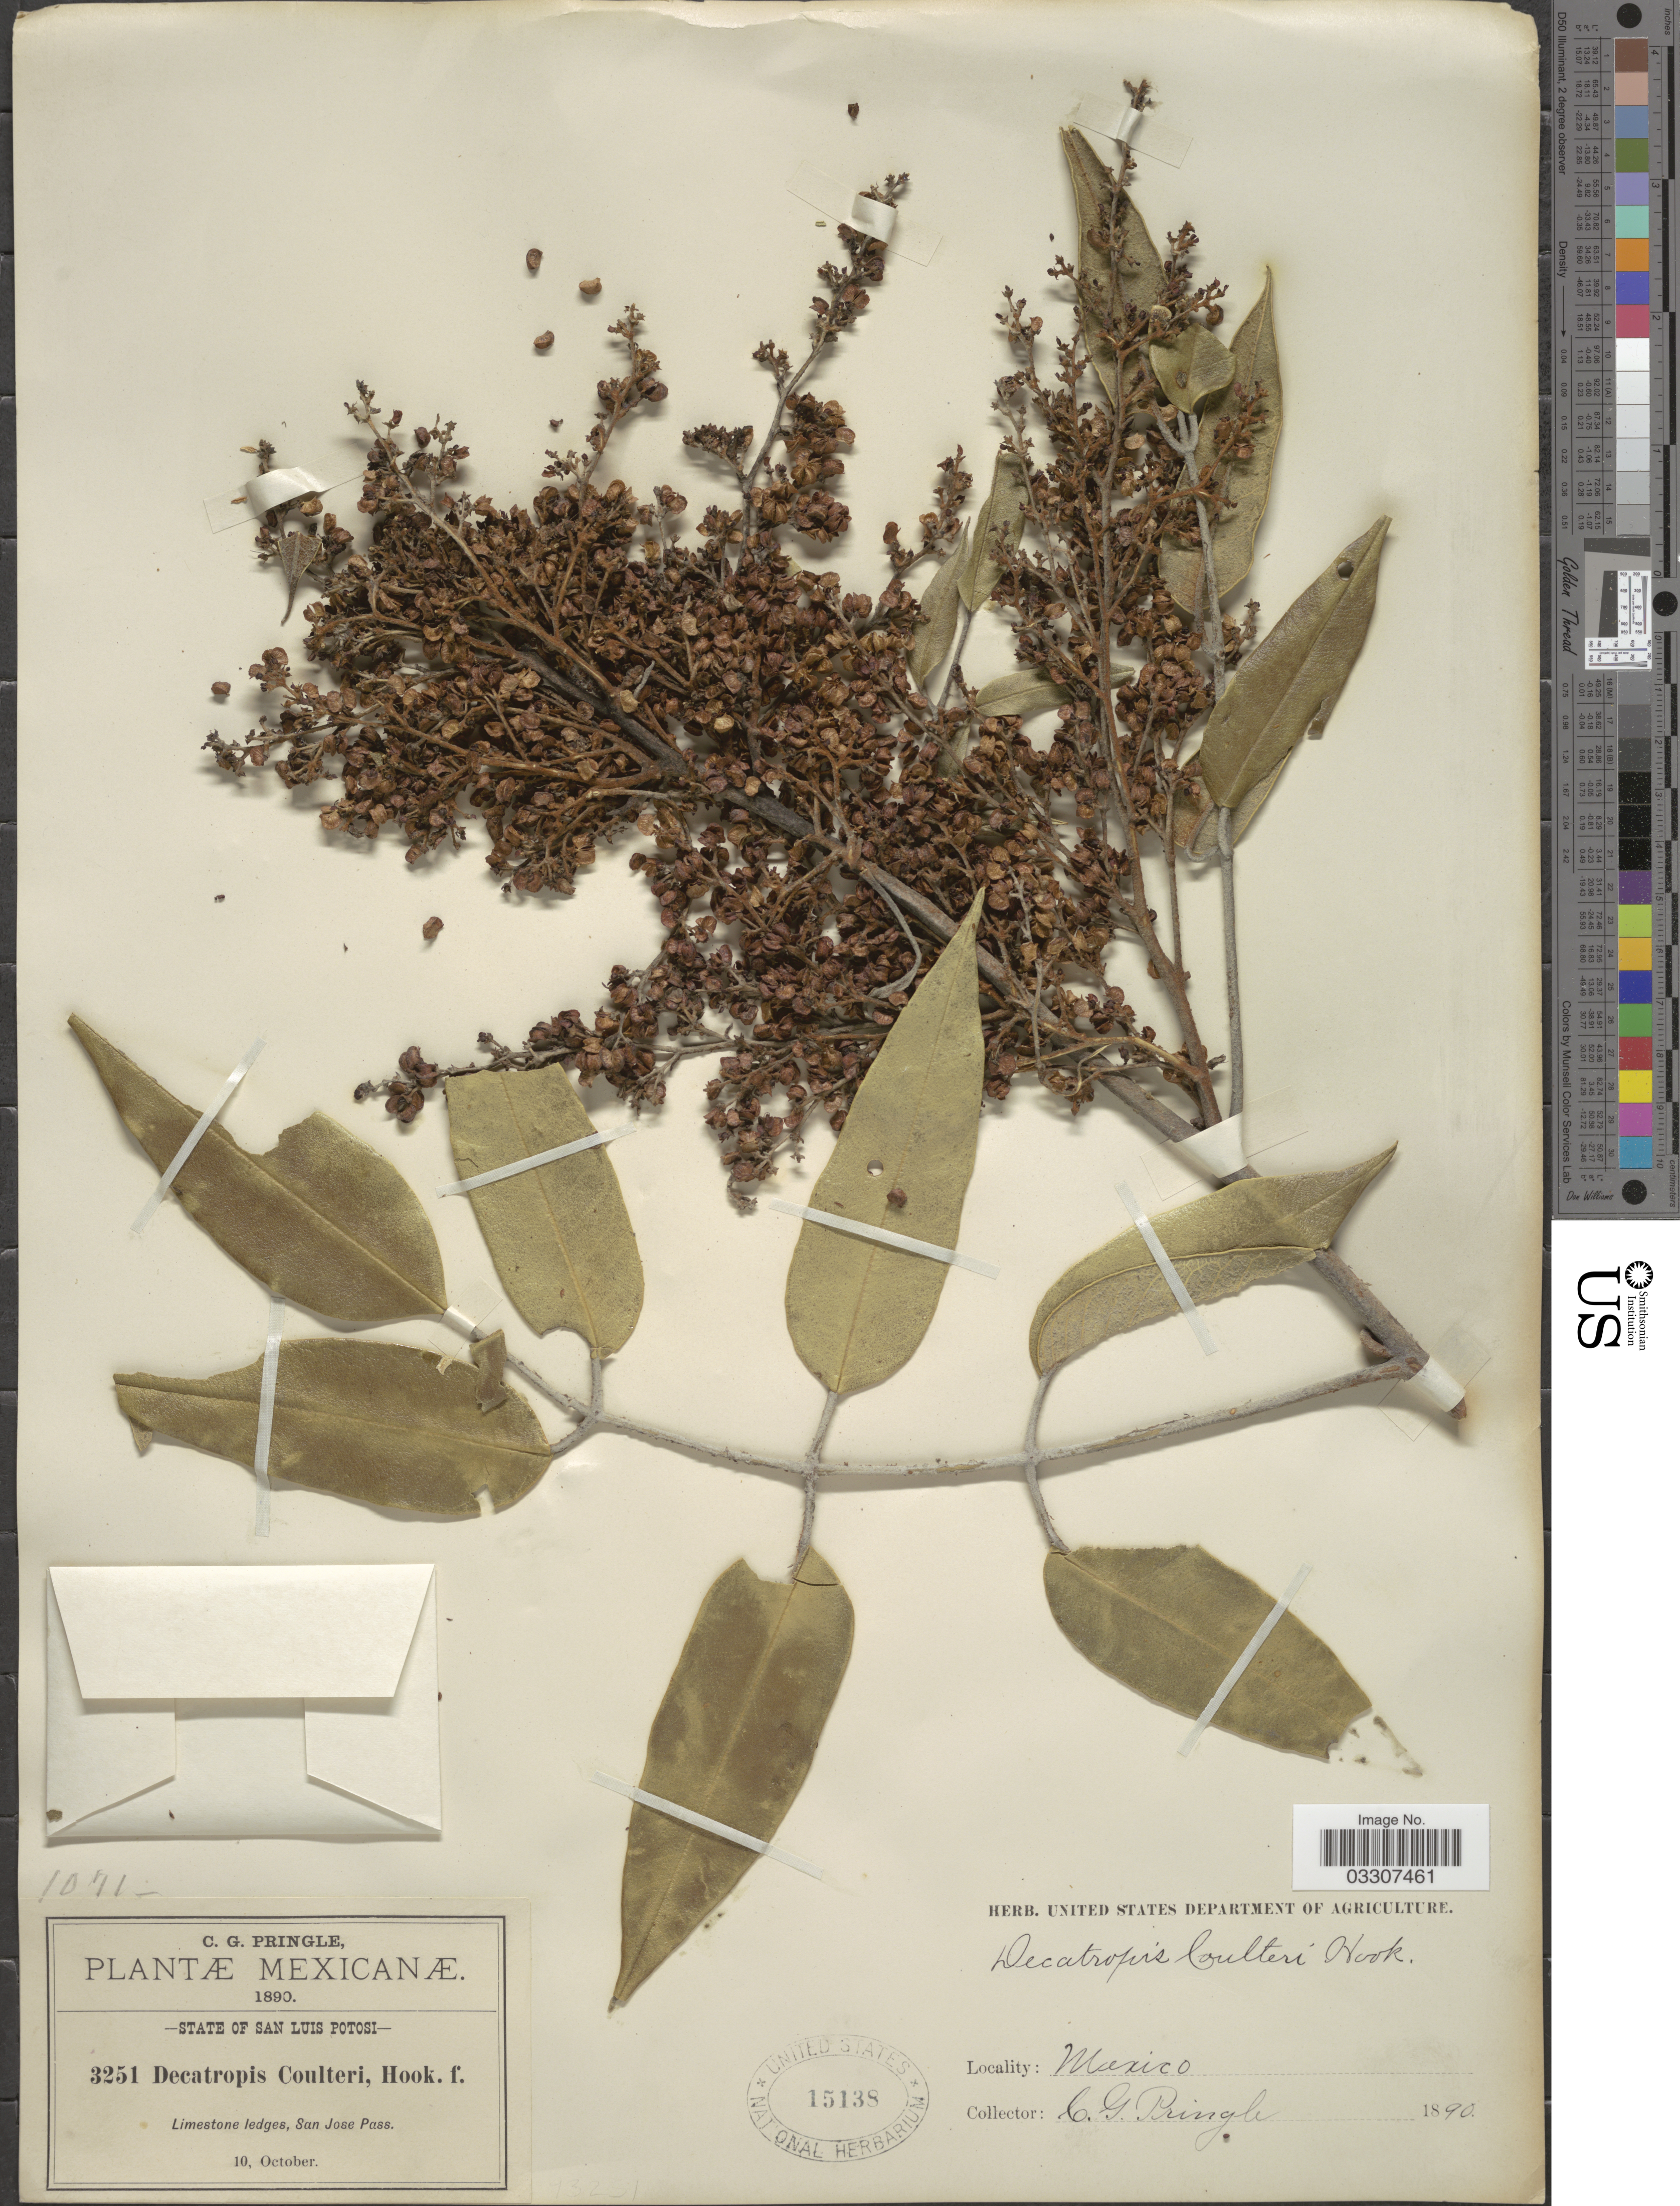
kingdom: Plantae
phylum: Tracheophyta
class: Magnoliopsida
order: Sapindales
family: Rutaceae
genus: Decatropis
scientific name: Decatropis coulteri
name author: Hook. f.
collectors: C. G. Pringle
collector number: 3251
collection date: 1890-10-10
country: Mexico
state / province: San Luis Potosí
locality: San Jose Pass.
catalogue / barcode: US 15138